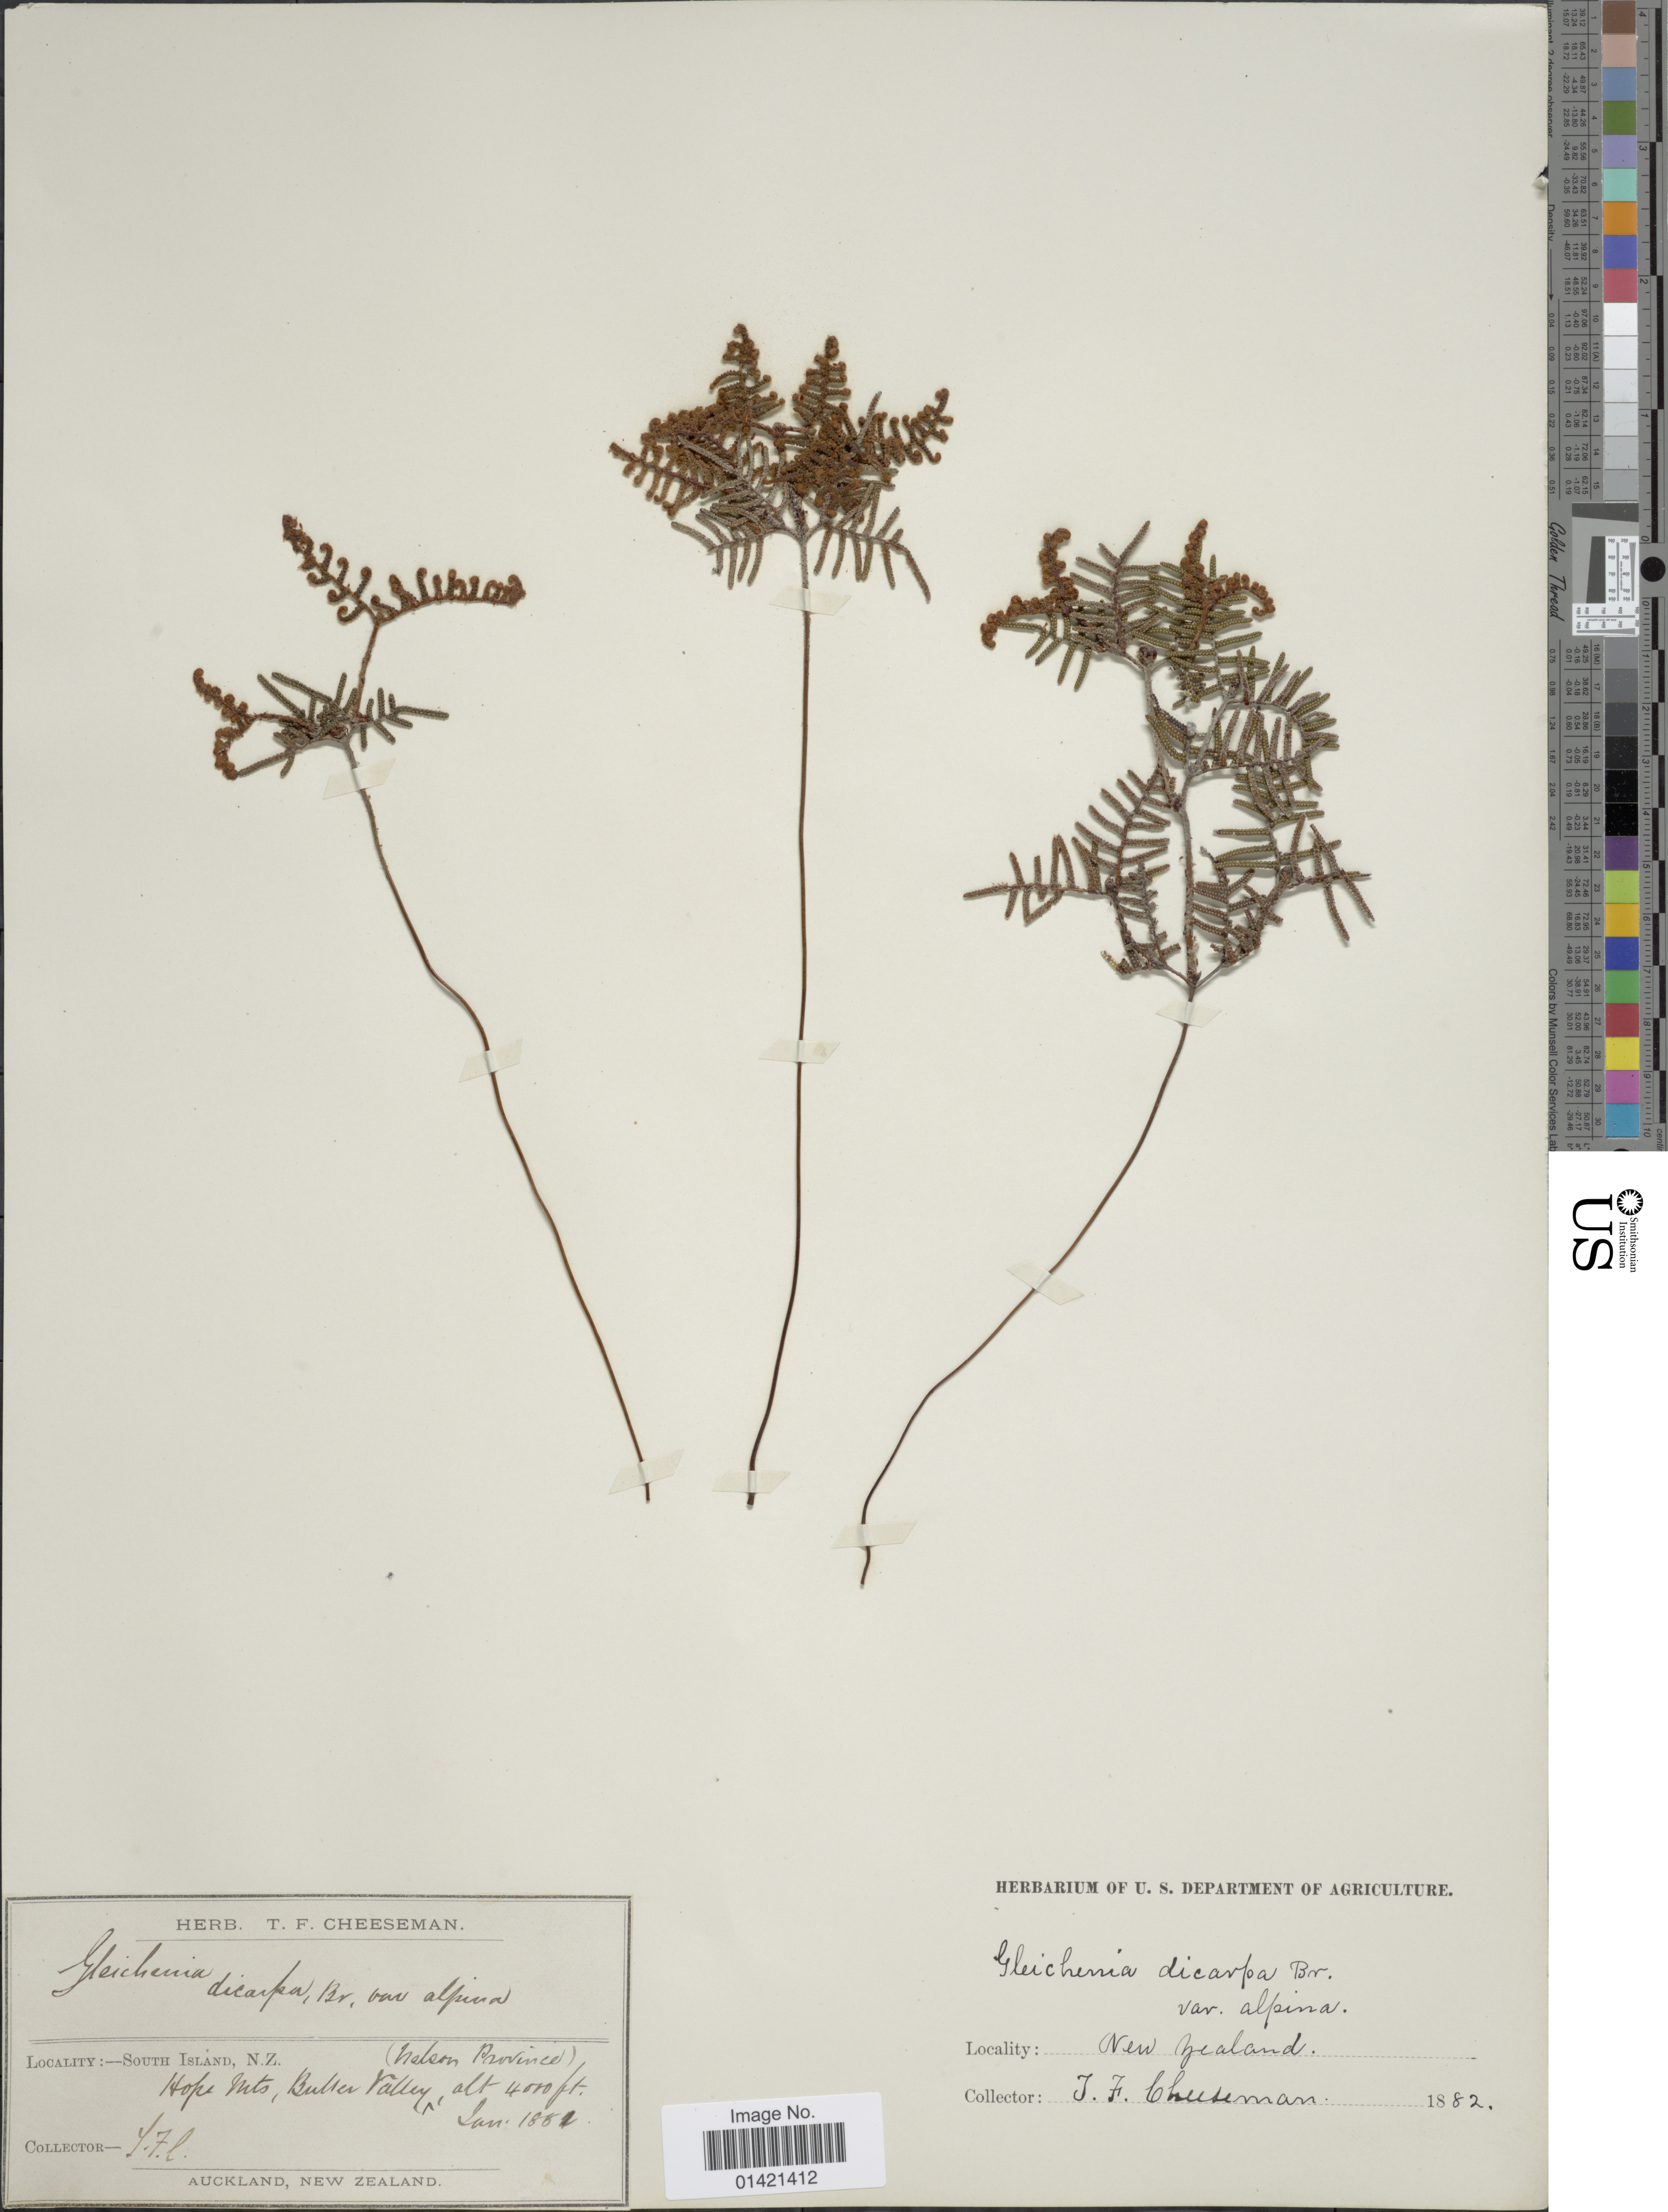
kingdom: Plantae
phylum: Tracheophyta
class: Polypodiopsida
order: Gleicheniales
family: Gleicheniaceae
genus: Gleichenia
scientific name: Gleichenia dicarpa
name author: R. Br.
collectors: T. F. Cheeseman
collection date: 1852-01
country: New Zealand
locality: South Island, N. Z. (Western Province) Hope Mts, Buller Valley.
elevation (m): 1219